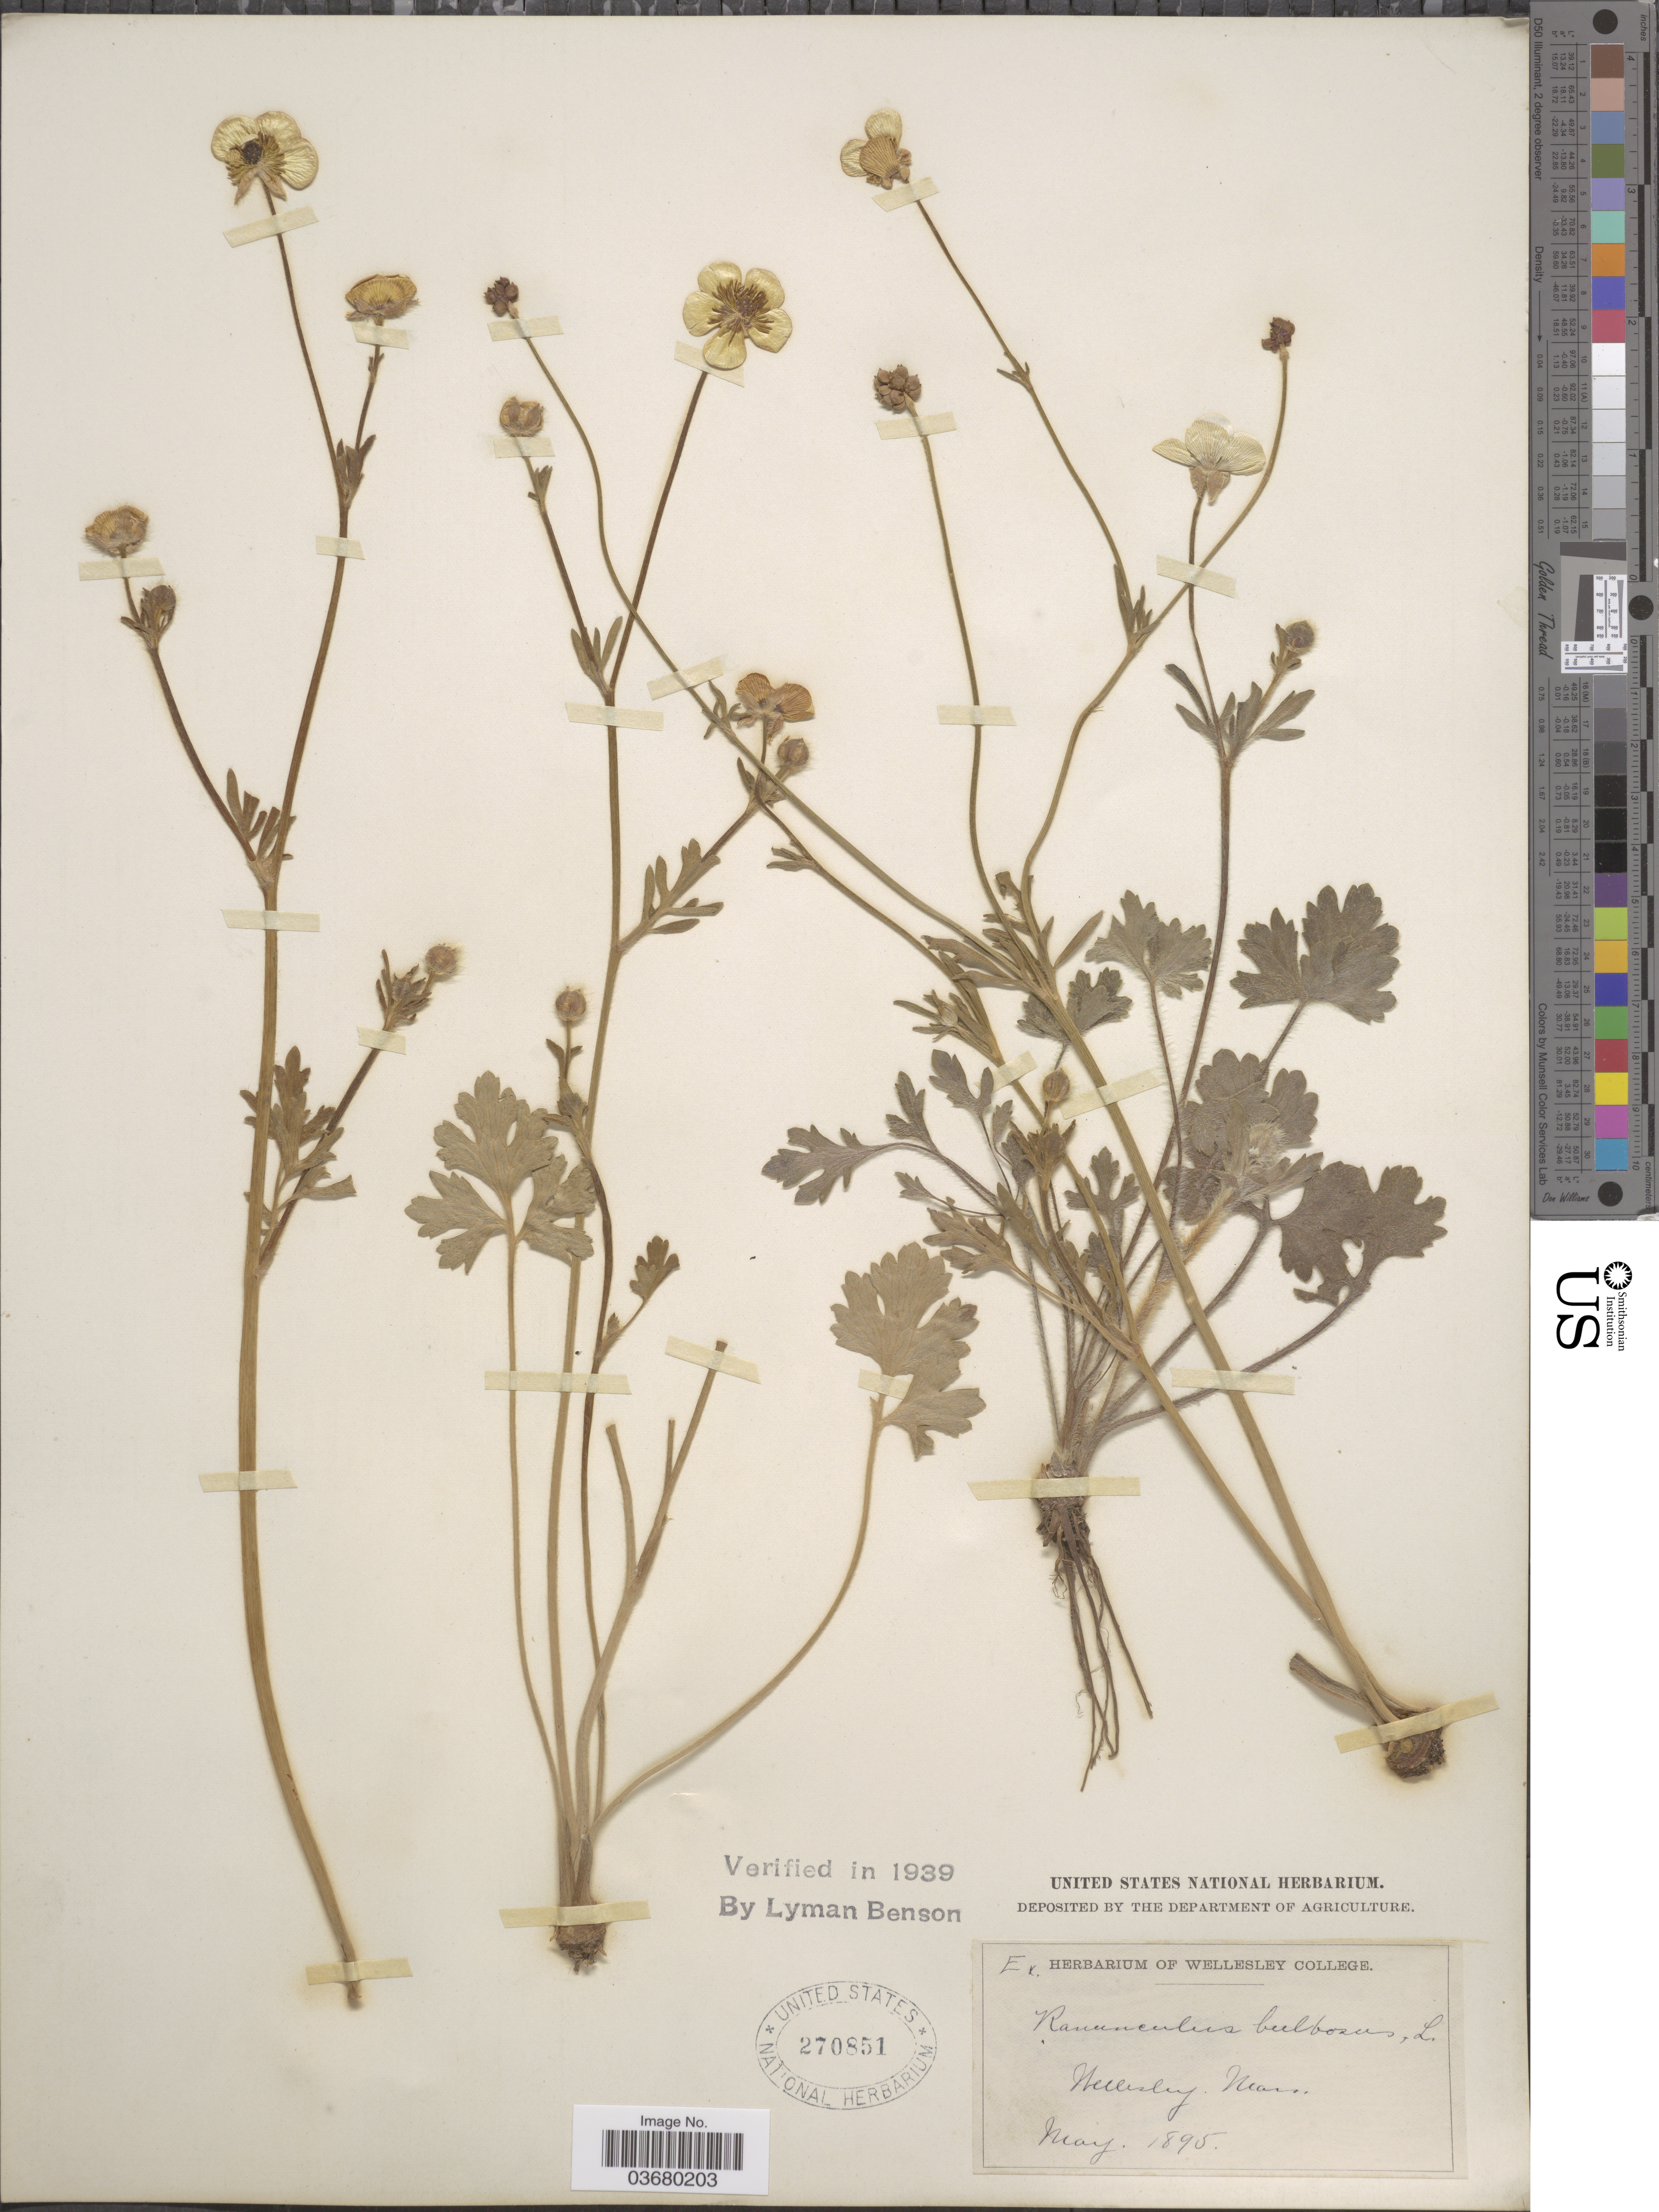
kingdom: Plantae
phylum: Tracheophyta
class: Magnoliopsida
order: Ranunculales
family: Ranunculaceae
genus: Ranunculus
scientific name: Ranunculus bulbosus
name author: L.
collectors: ex herb. Wellesley College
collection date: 1895-05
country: United States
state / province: Massachusetts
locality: Wellesley.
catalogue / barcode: US 270851